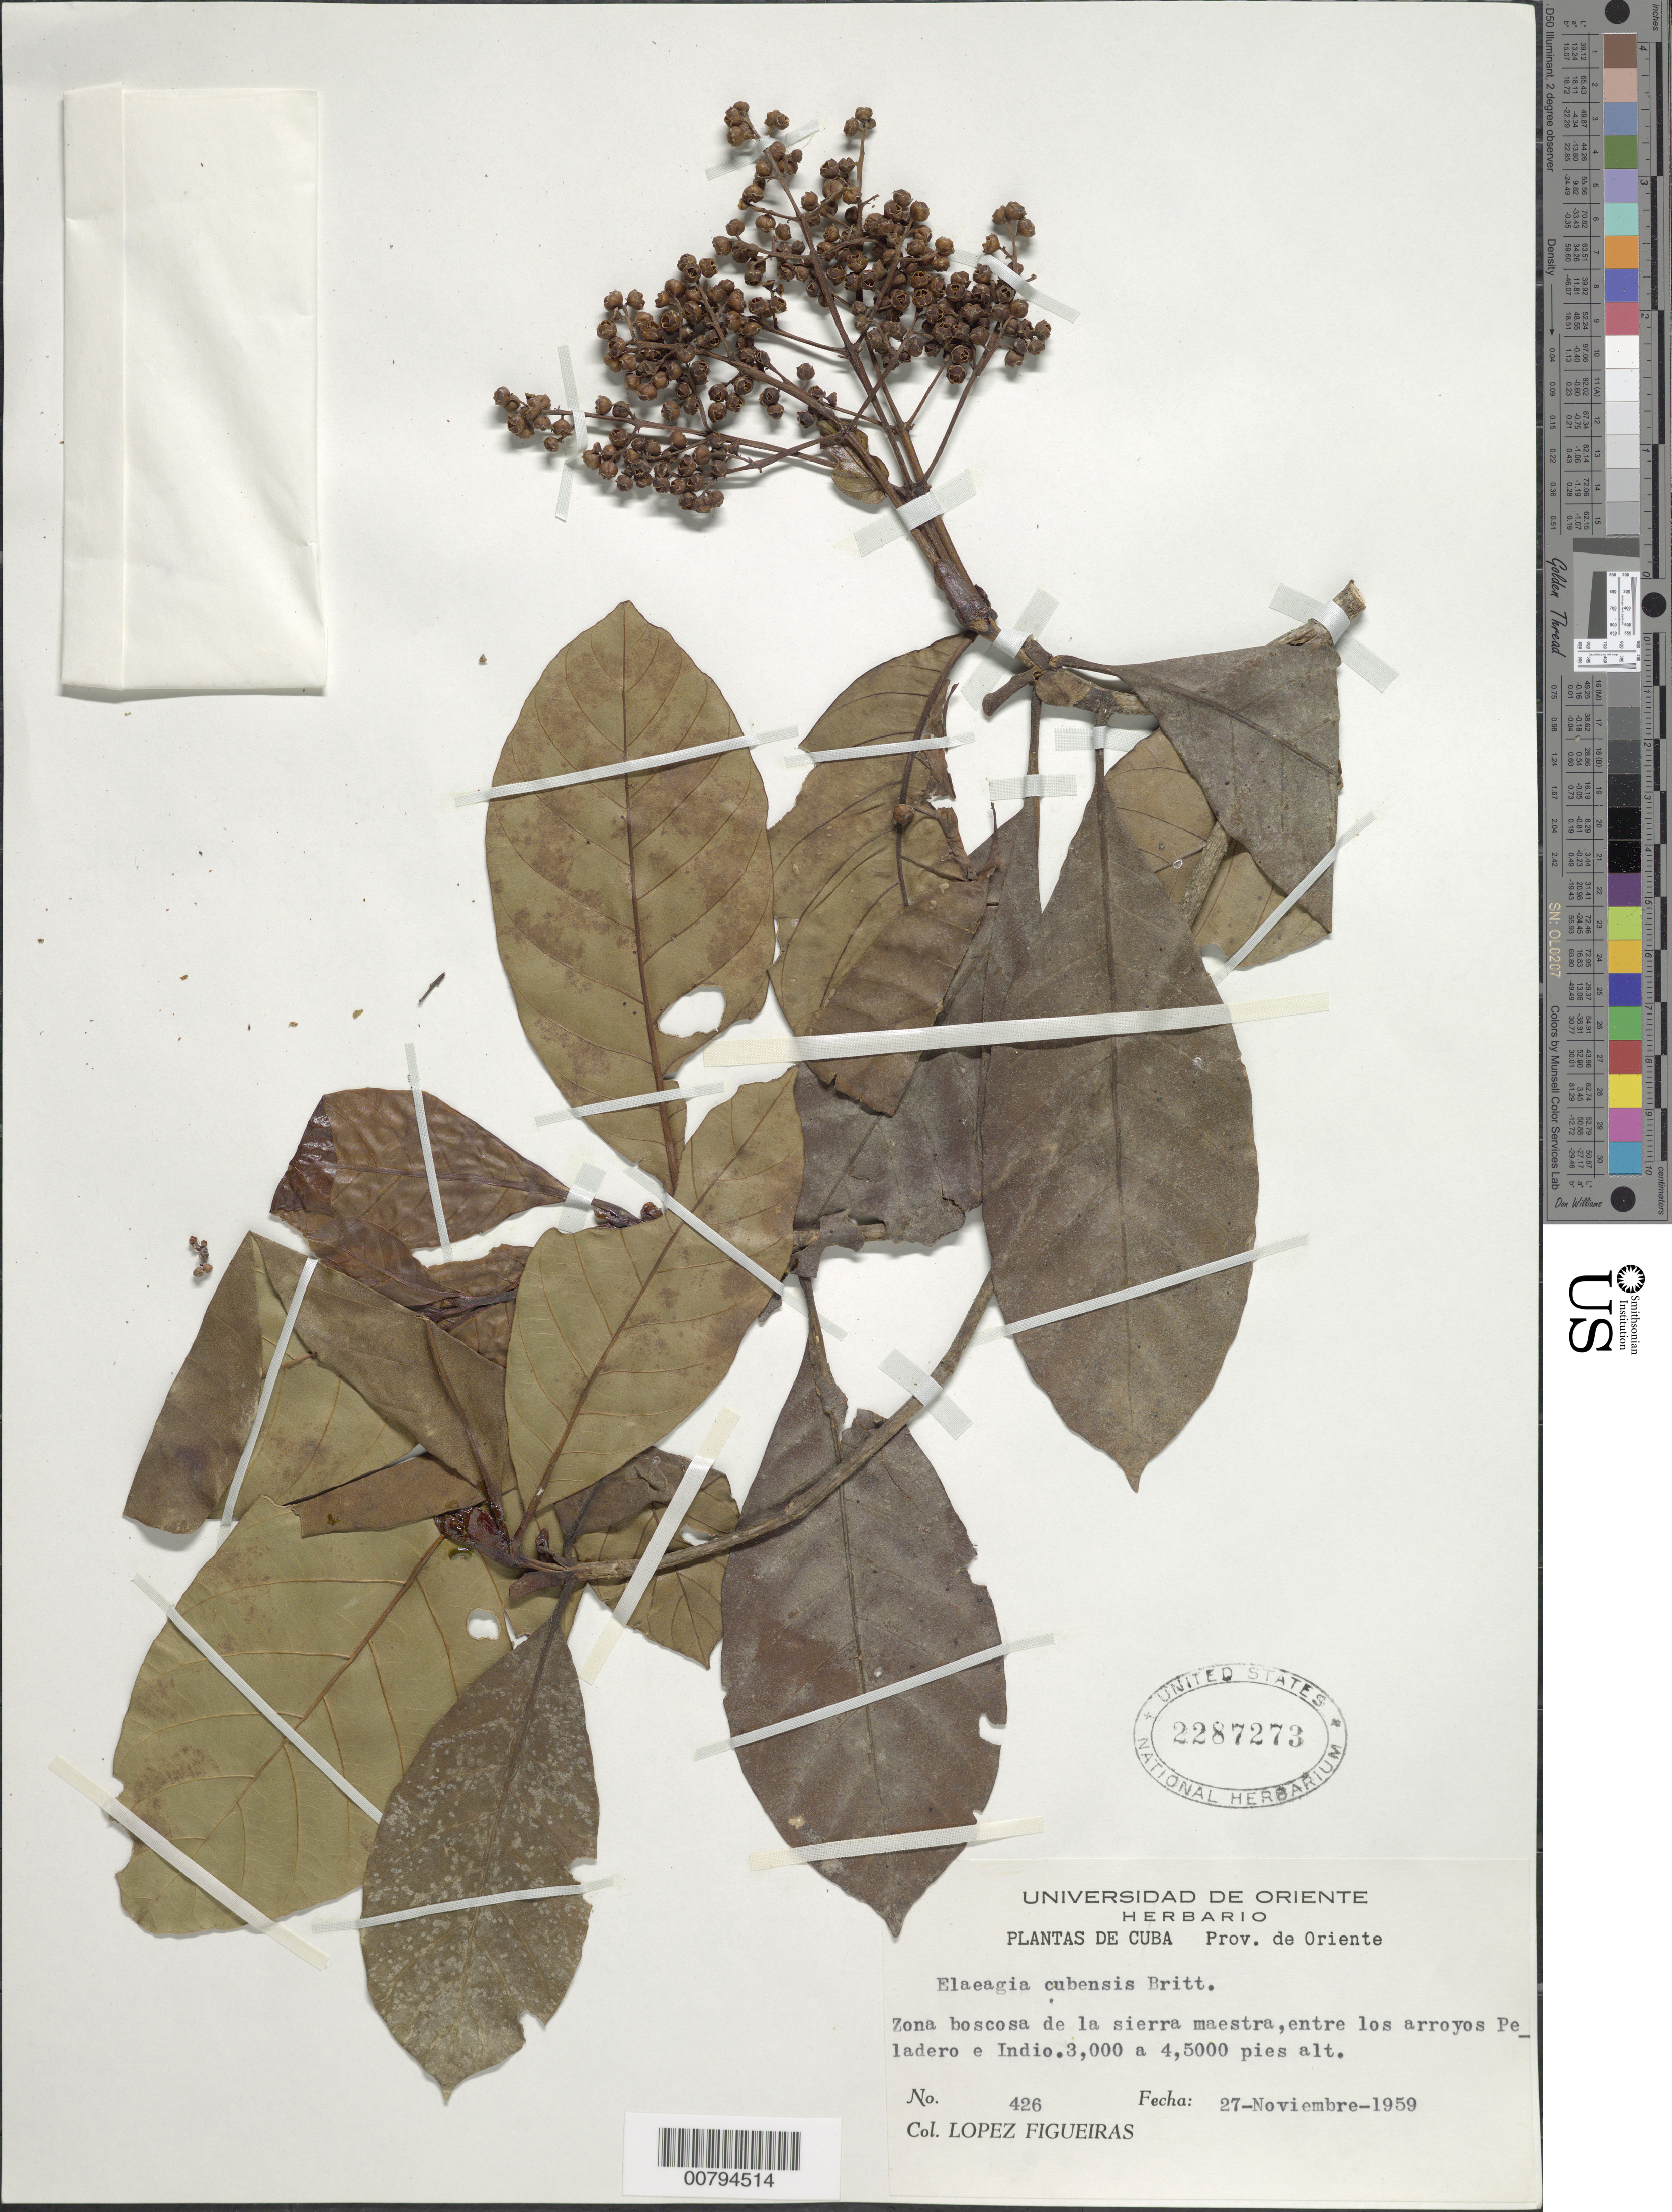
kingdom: Plantae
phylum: Tracheophyta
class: Magnoliopsida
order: Gentianales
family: Rubiaceae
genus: Elaeagia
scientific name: Elaeagia cubensis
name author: Britton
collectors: M. López Figueiras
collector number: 426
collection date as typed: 27 Nov 1959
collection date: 1959-11-27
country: Cuba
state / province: Oriente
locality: Zona boscosa de la Sierra Maestra, entre los arroyoa Peladero e Indio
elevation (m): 914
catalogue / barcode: US 2287273